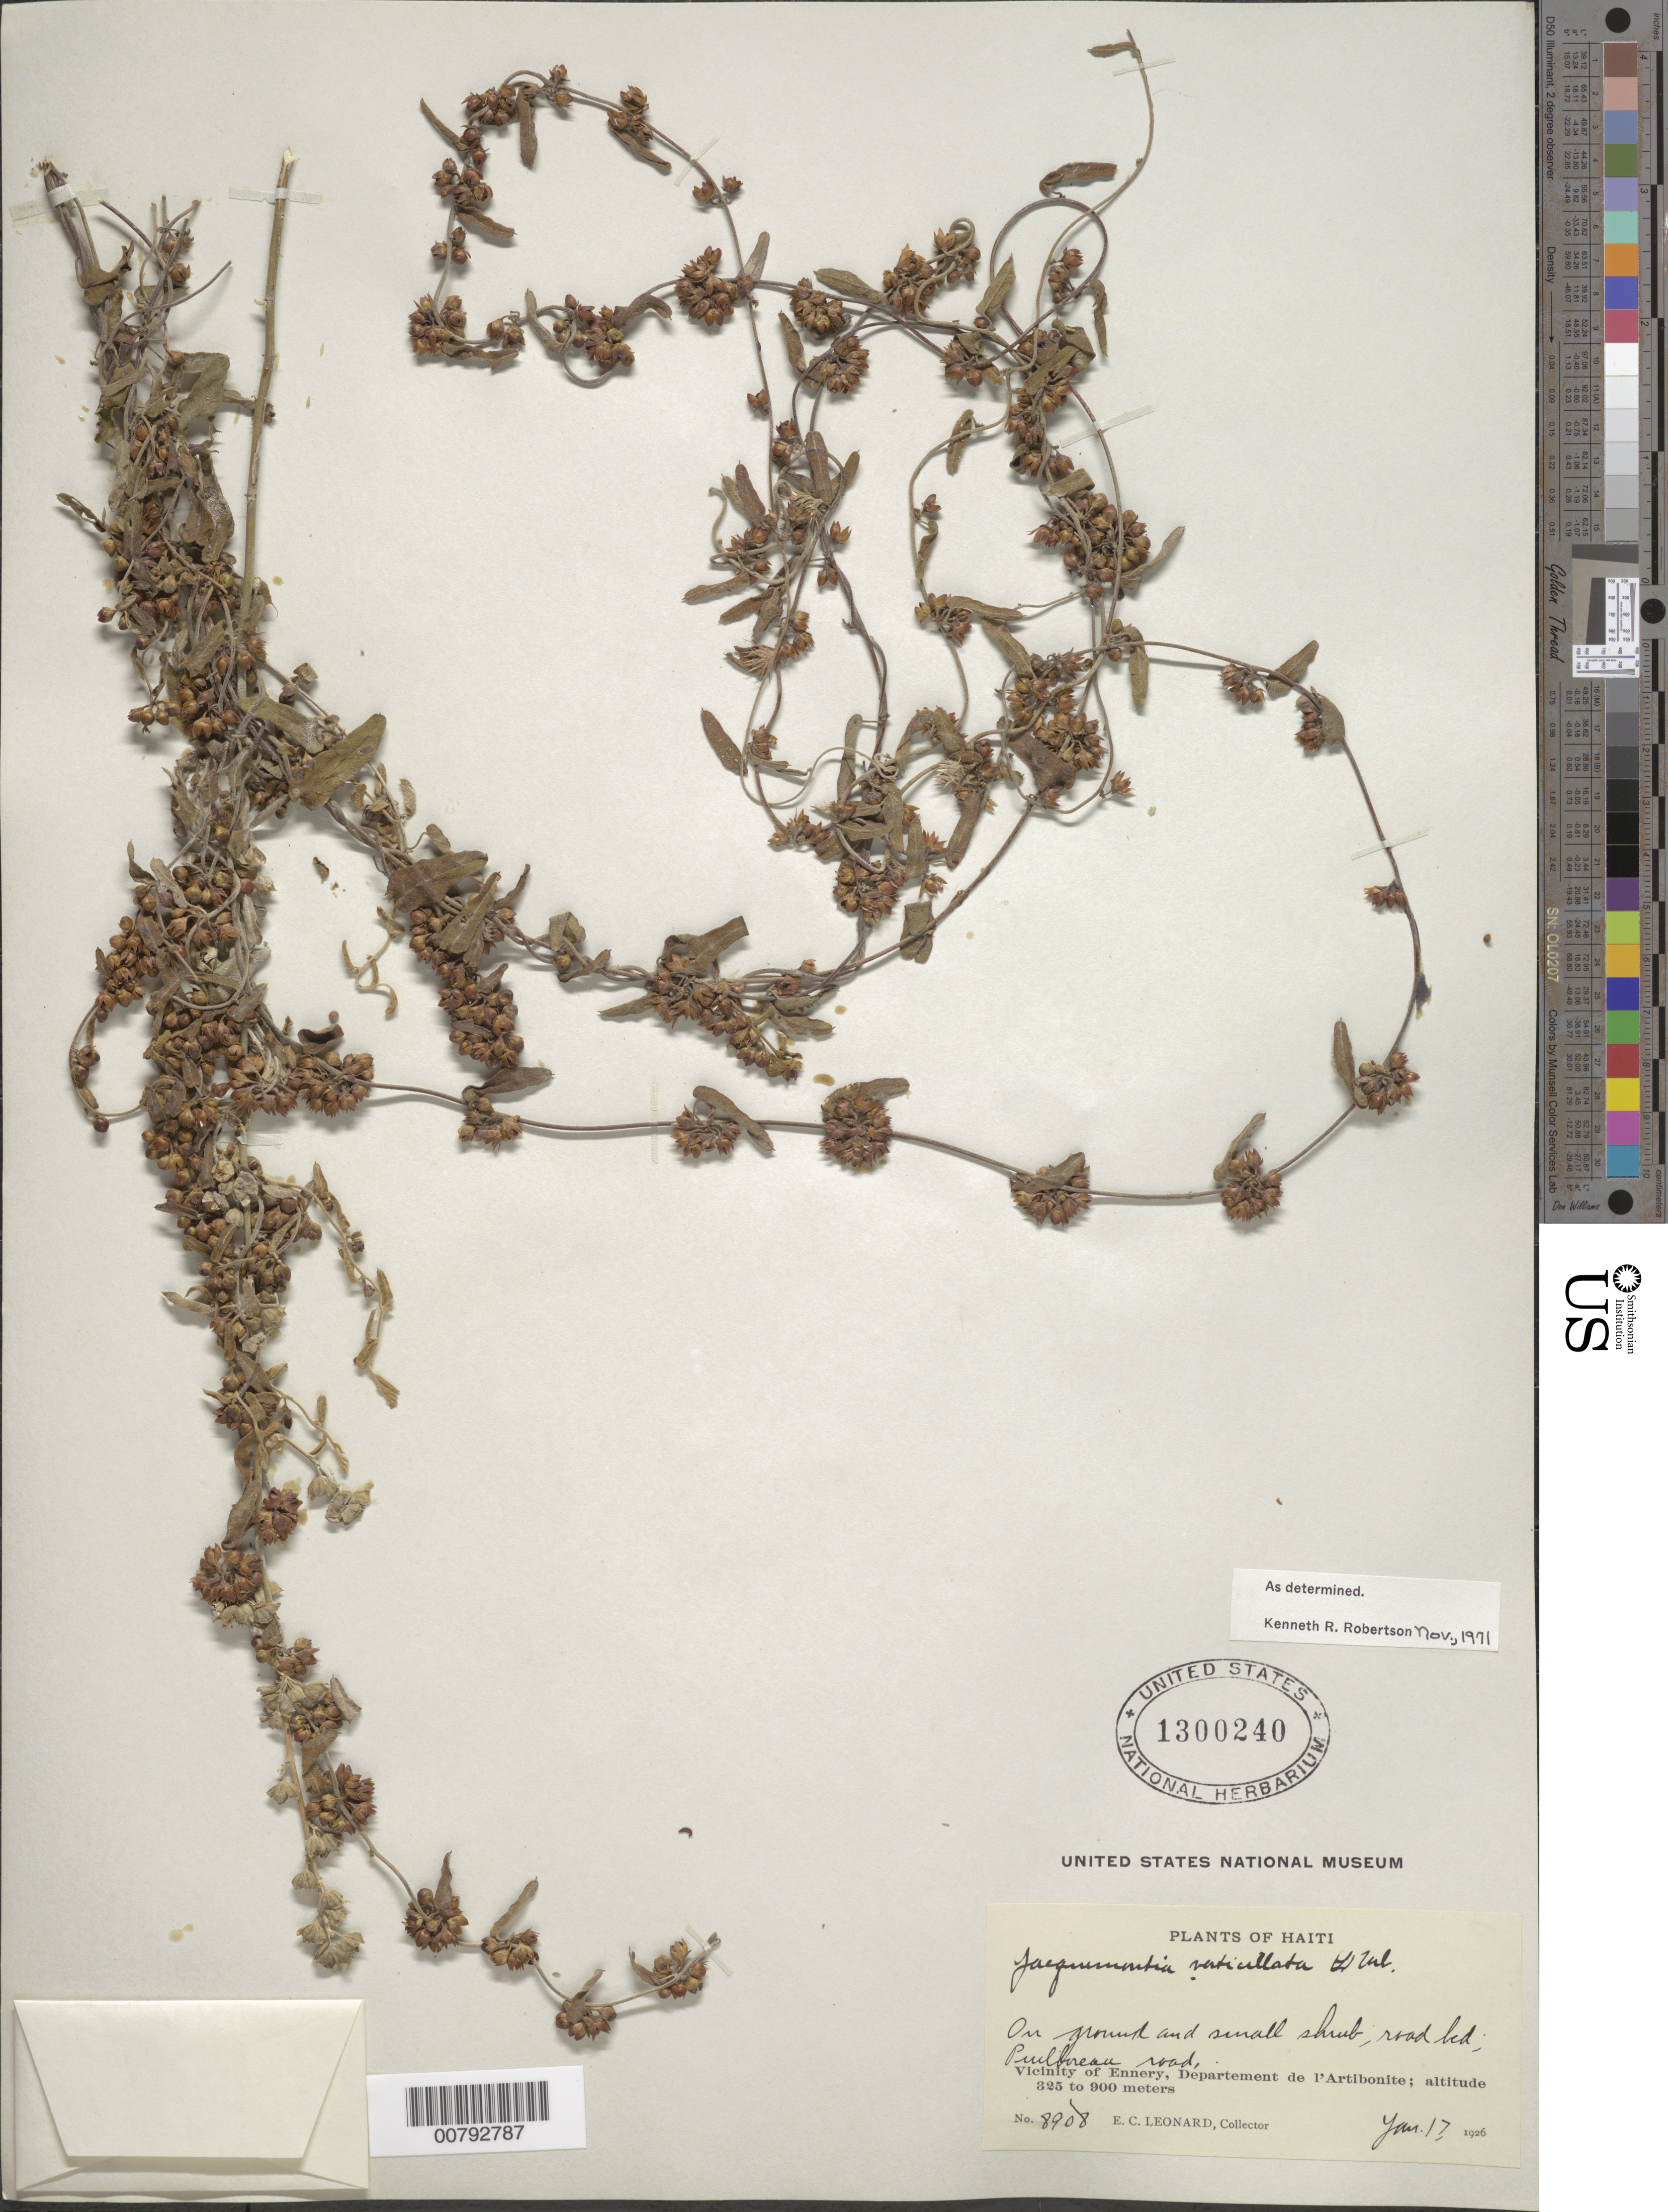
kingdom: Plantae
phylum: Tracheophyta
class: Magnoliopsida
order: Solanales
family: Convolvulaceae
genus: Jacquemontia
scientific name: Jacquemontia verticillata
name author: (L.) Urb.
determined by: Robertson, K. R.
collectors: E. C. Leonard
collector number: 8908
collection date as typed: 17 Jan 1926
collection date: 1926-01-17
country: Haiti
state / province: Artibonite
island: Hispaniola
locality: Vicinity of Ennery, Puilboreau road.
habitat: On ground and small shrub; road bed.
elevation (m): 325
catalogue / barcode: US 1300240